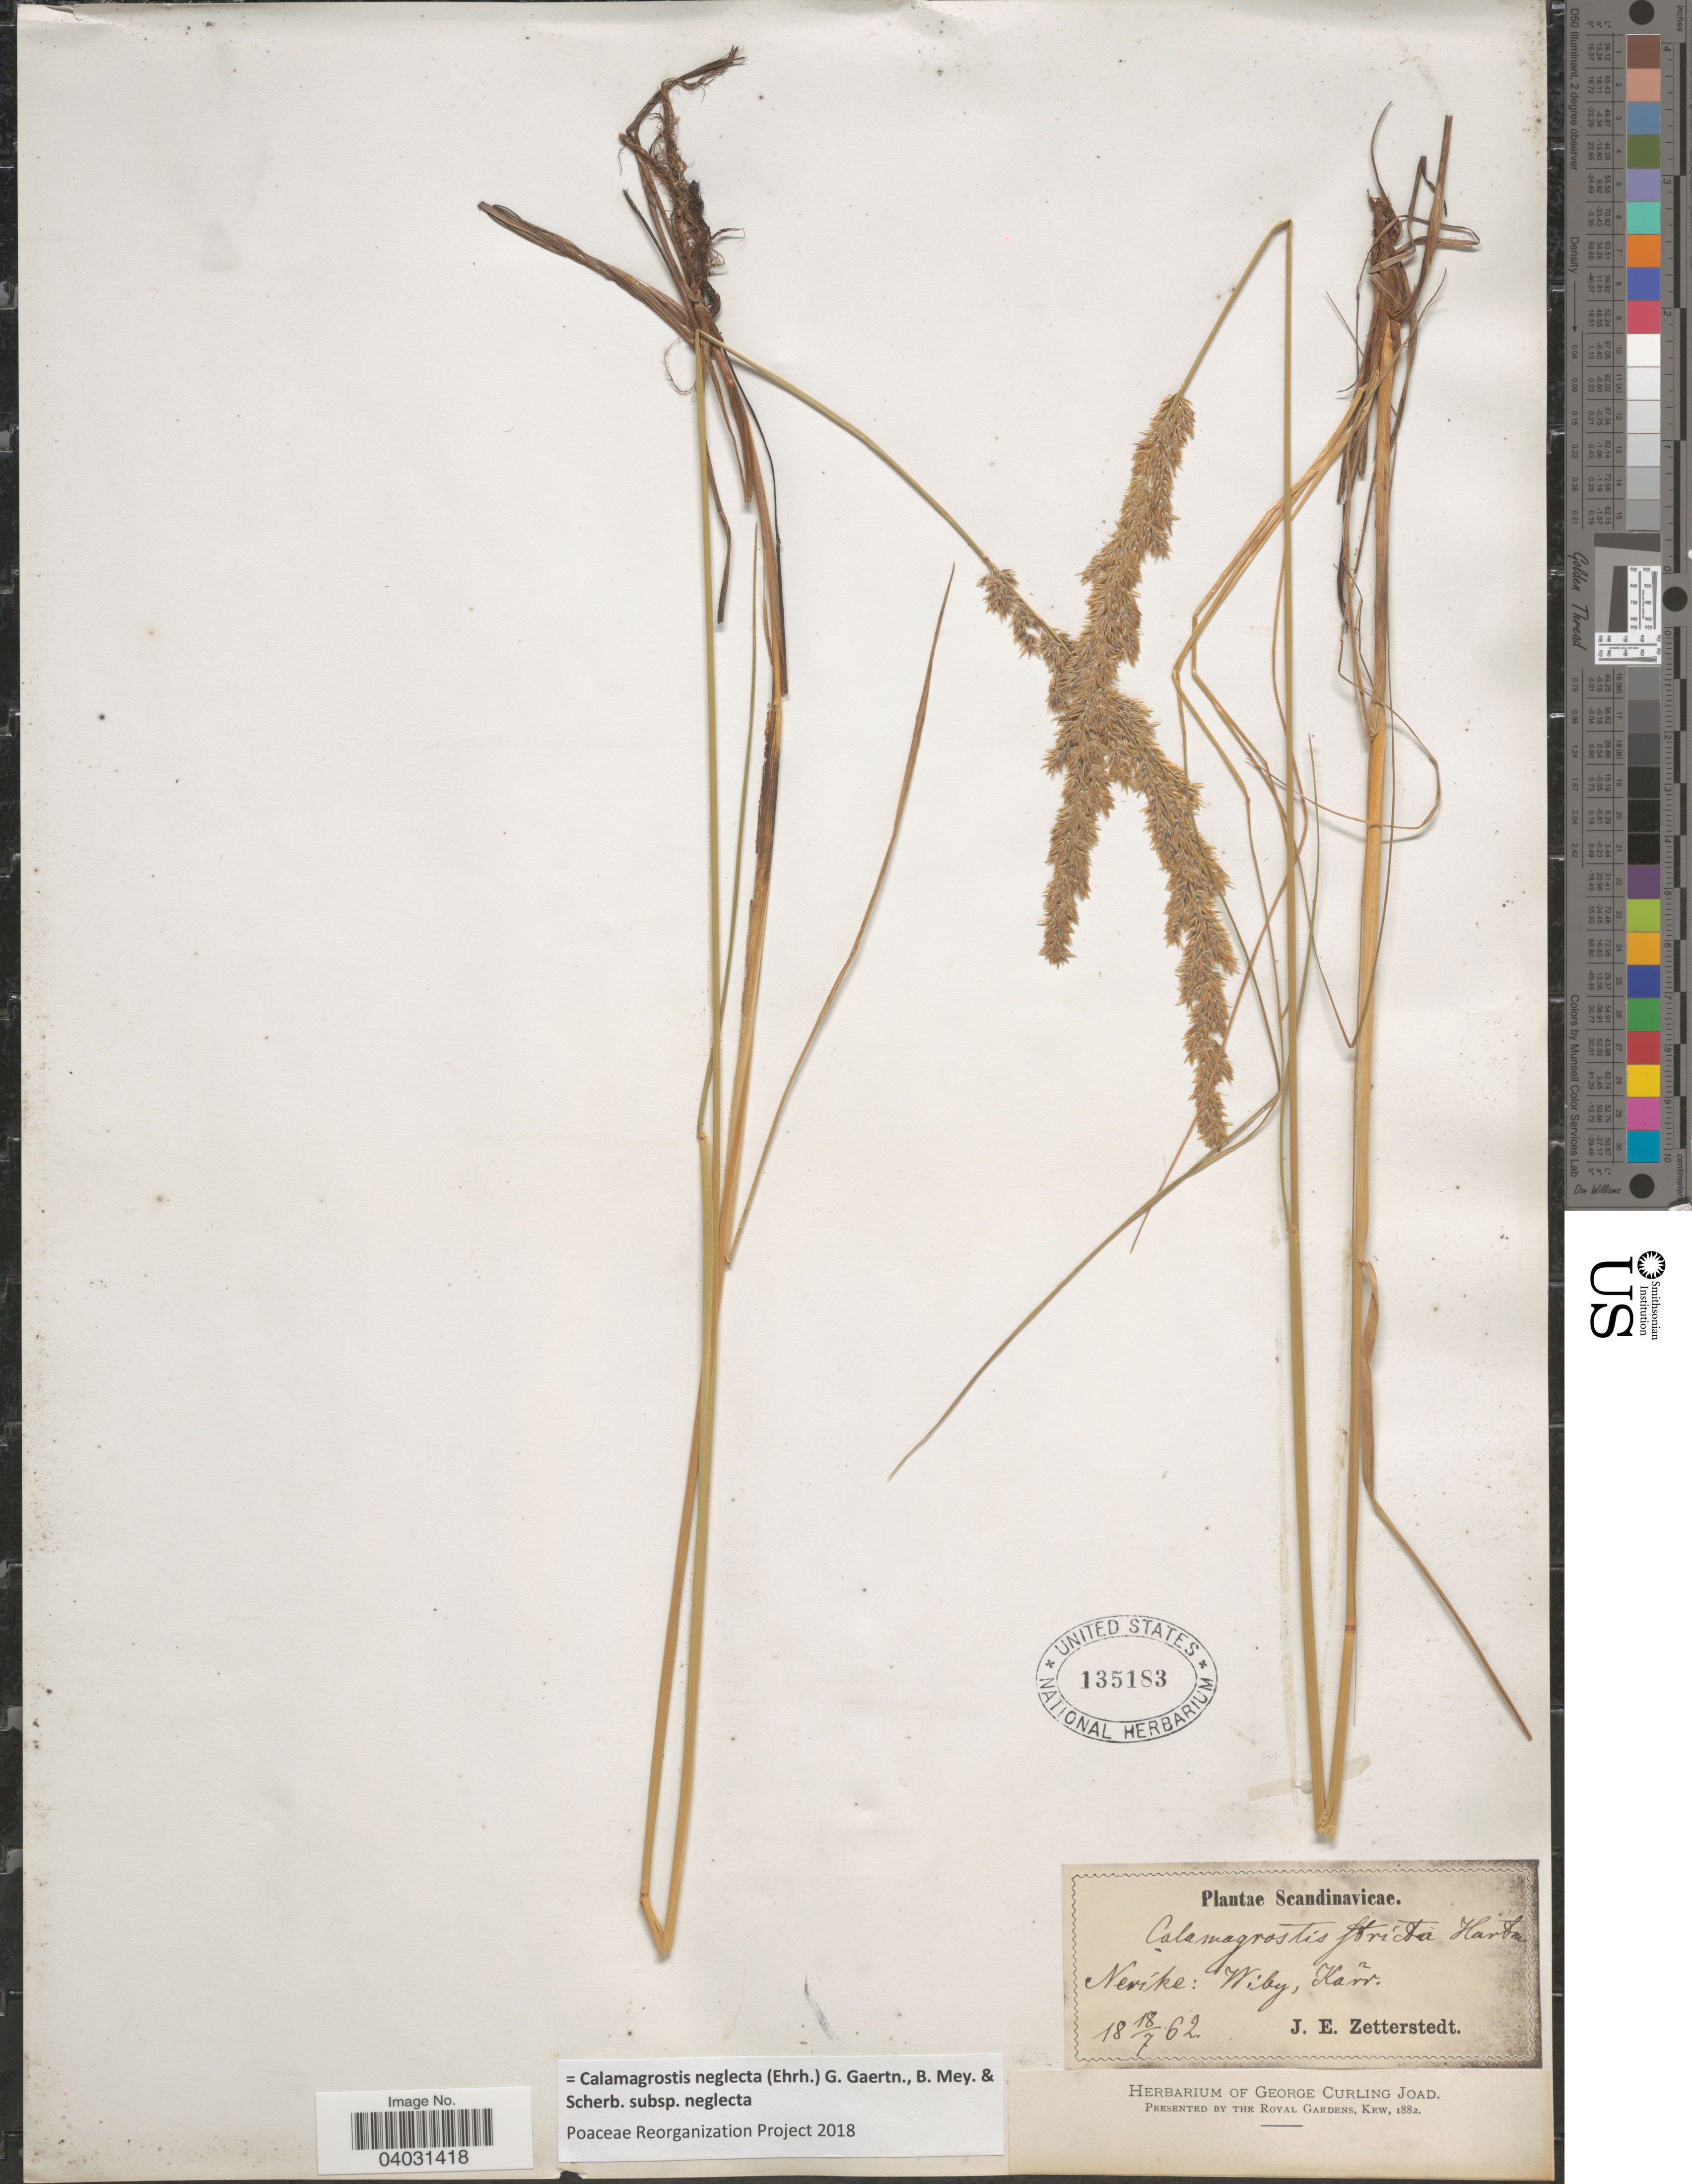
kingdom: Plantae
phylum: Tracheophyta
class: Liliopsida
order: Poales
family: Poaceae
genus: Calamagrostis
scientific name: Calamagrostis neglecta subsp. neglecta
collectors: J.E. Zetterstedt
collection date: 1862-07-18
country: Sweden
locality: Scandinavicae. Nerike: Wiby, Karr.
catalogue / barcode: US 135183